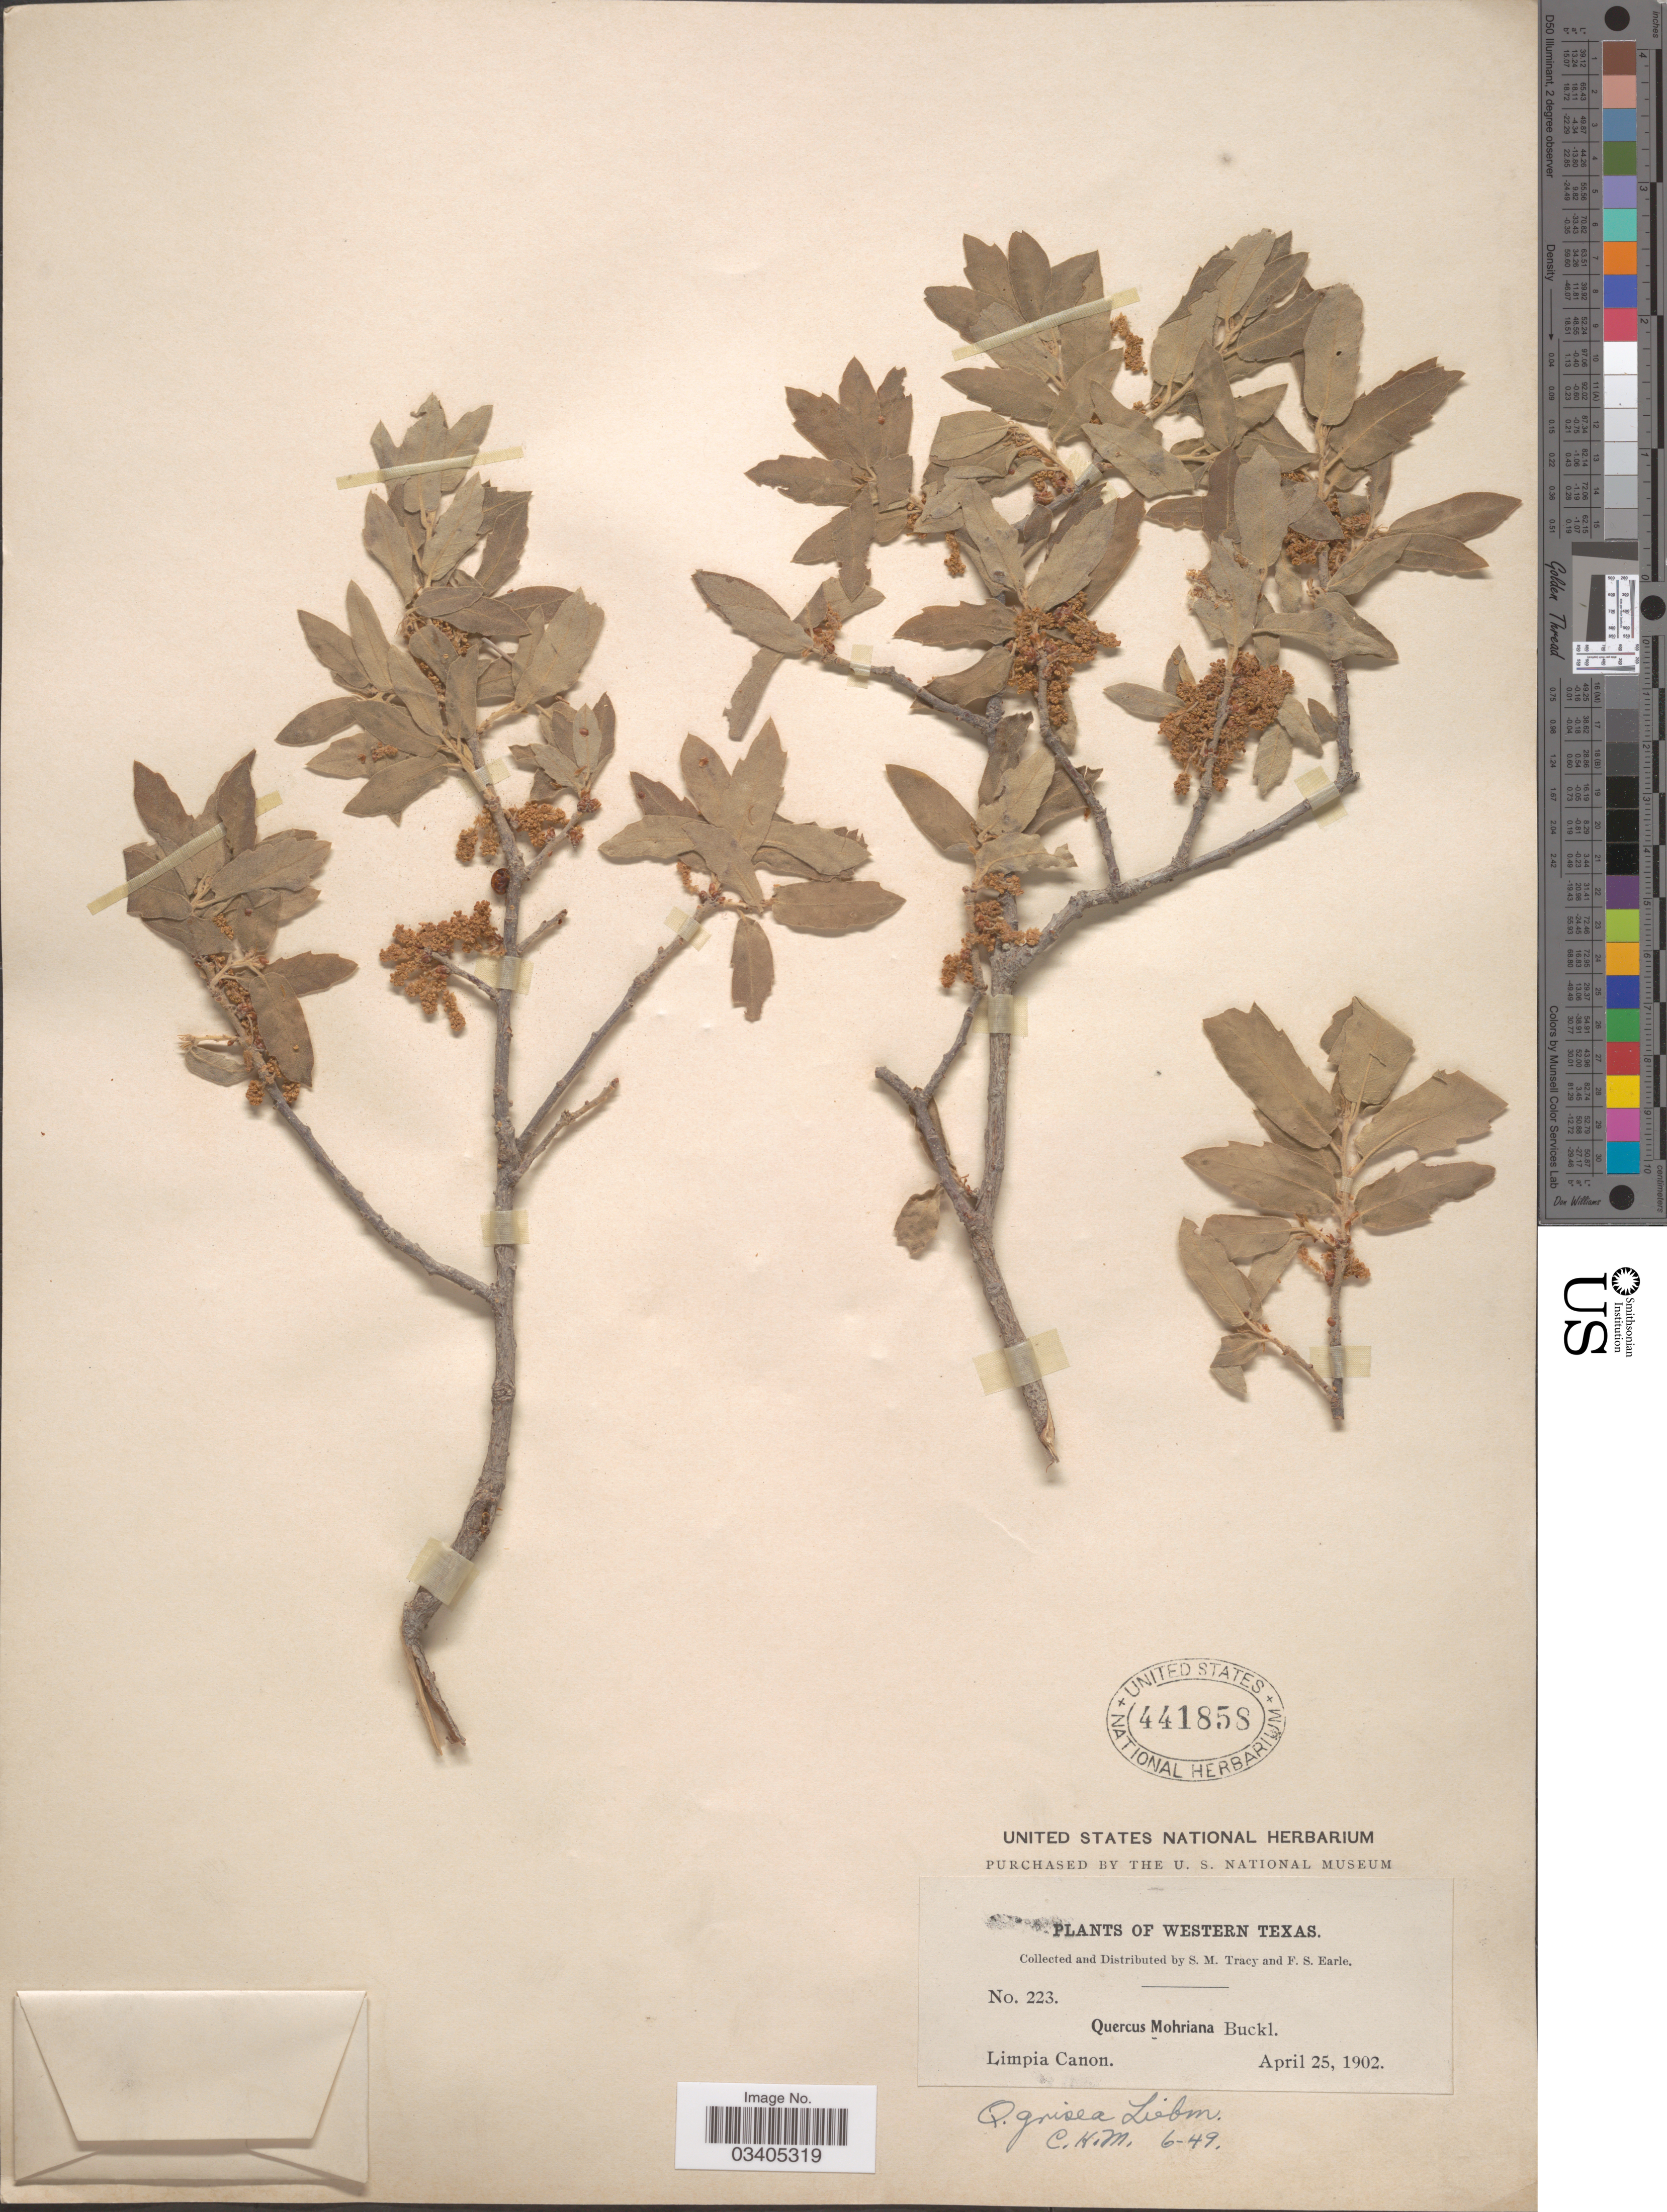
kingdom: Plantae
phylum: Tracheophyta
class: Magnoliopsida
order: Fagales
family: Fagaceae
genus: Quercus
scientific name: Quercus grisea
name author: Liebm.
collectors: S. M. Tracy & F. S. Earle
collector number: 223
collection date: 1902-04-25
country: United States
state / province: Texas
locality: Western Texas. Limpia Canon.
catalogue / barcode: US 441858